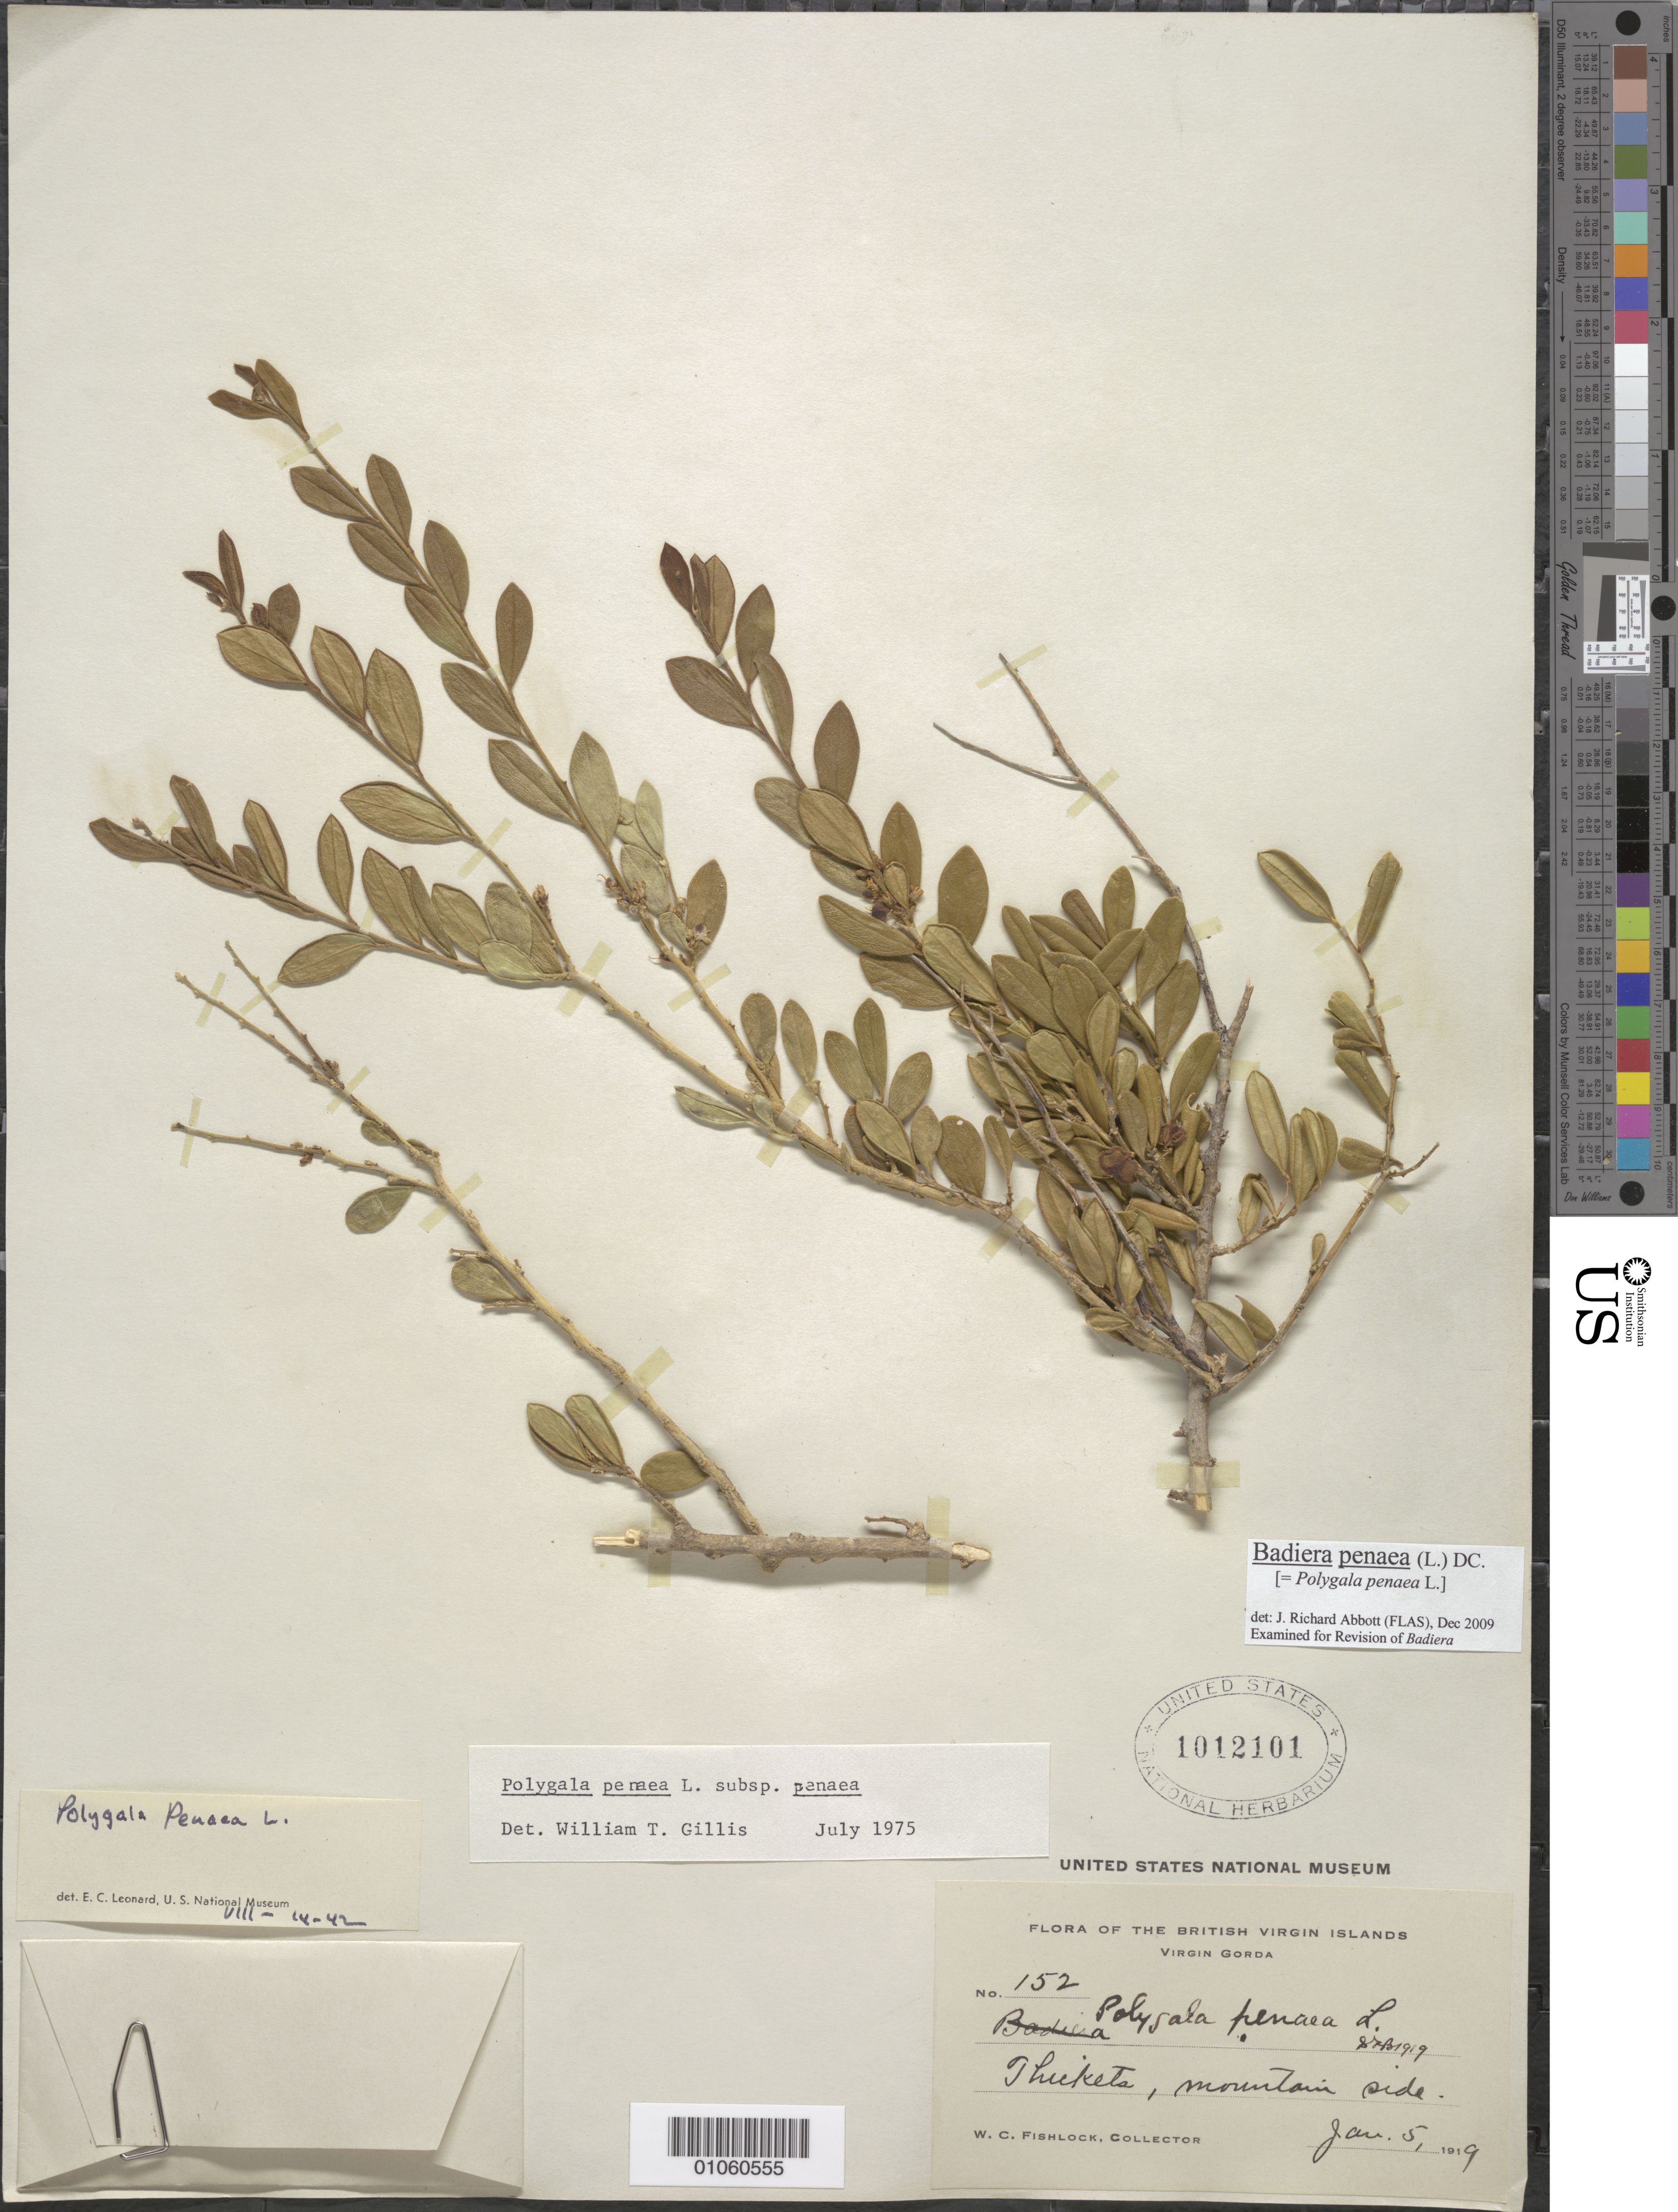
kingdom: Plantae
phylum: Tracheophyta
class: Magnoliopsida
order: Fabales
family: Polygalaceae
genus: Badiera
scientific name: Badiera penaea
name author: (L.) DC.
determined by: Abbott, J. R., (FLAS)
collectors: W. Fishlock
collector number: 152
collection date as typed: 05 Jan 1919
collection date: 1919-01-05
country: British Virgin Islands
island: Virgin Gorda I.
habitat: Thickets mountain side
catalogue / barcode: US 1012101